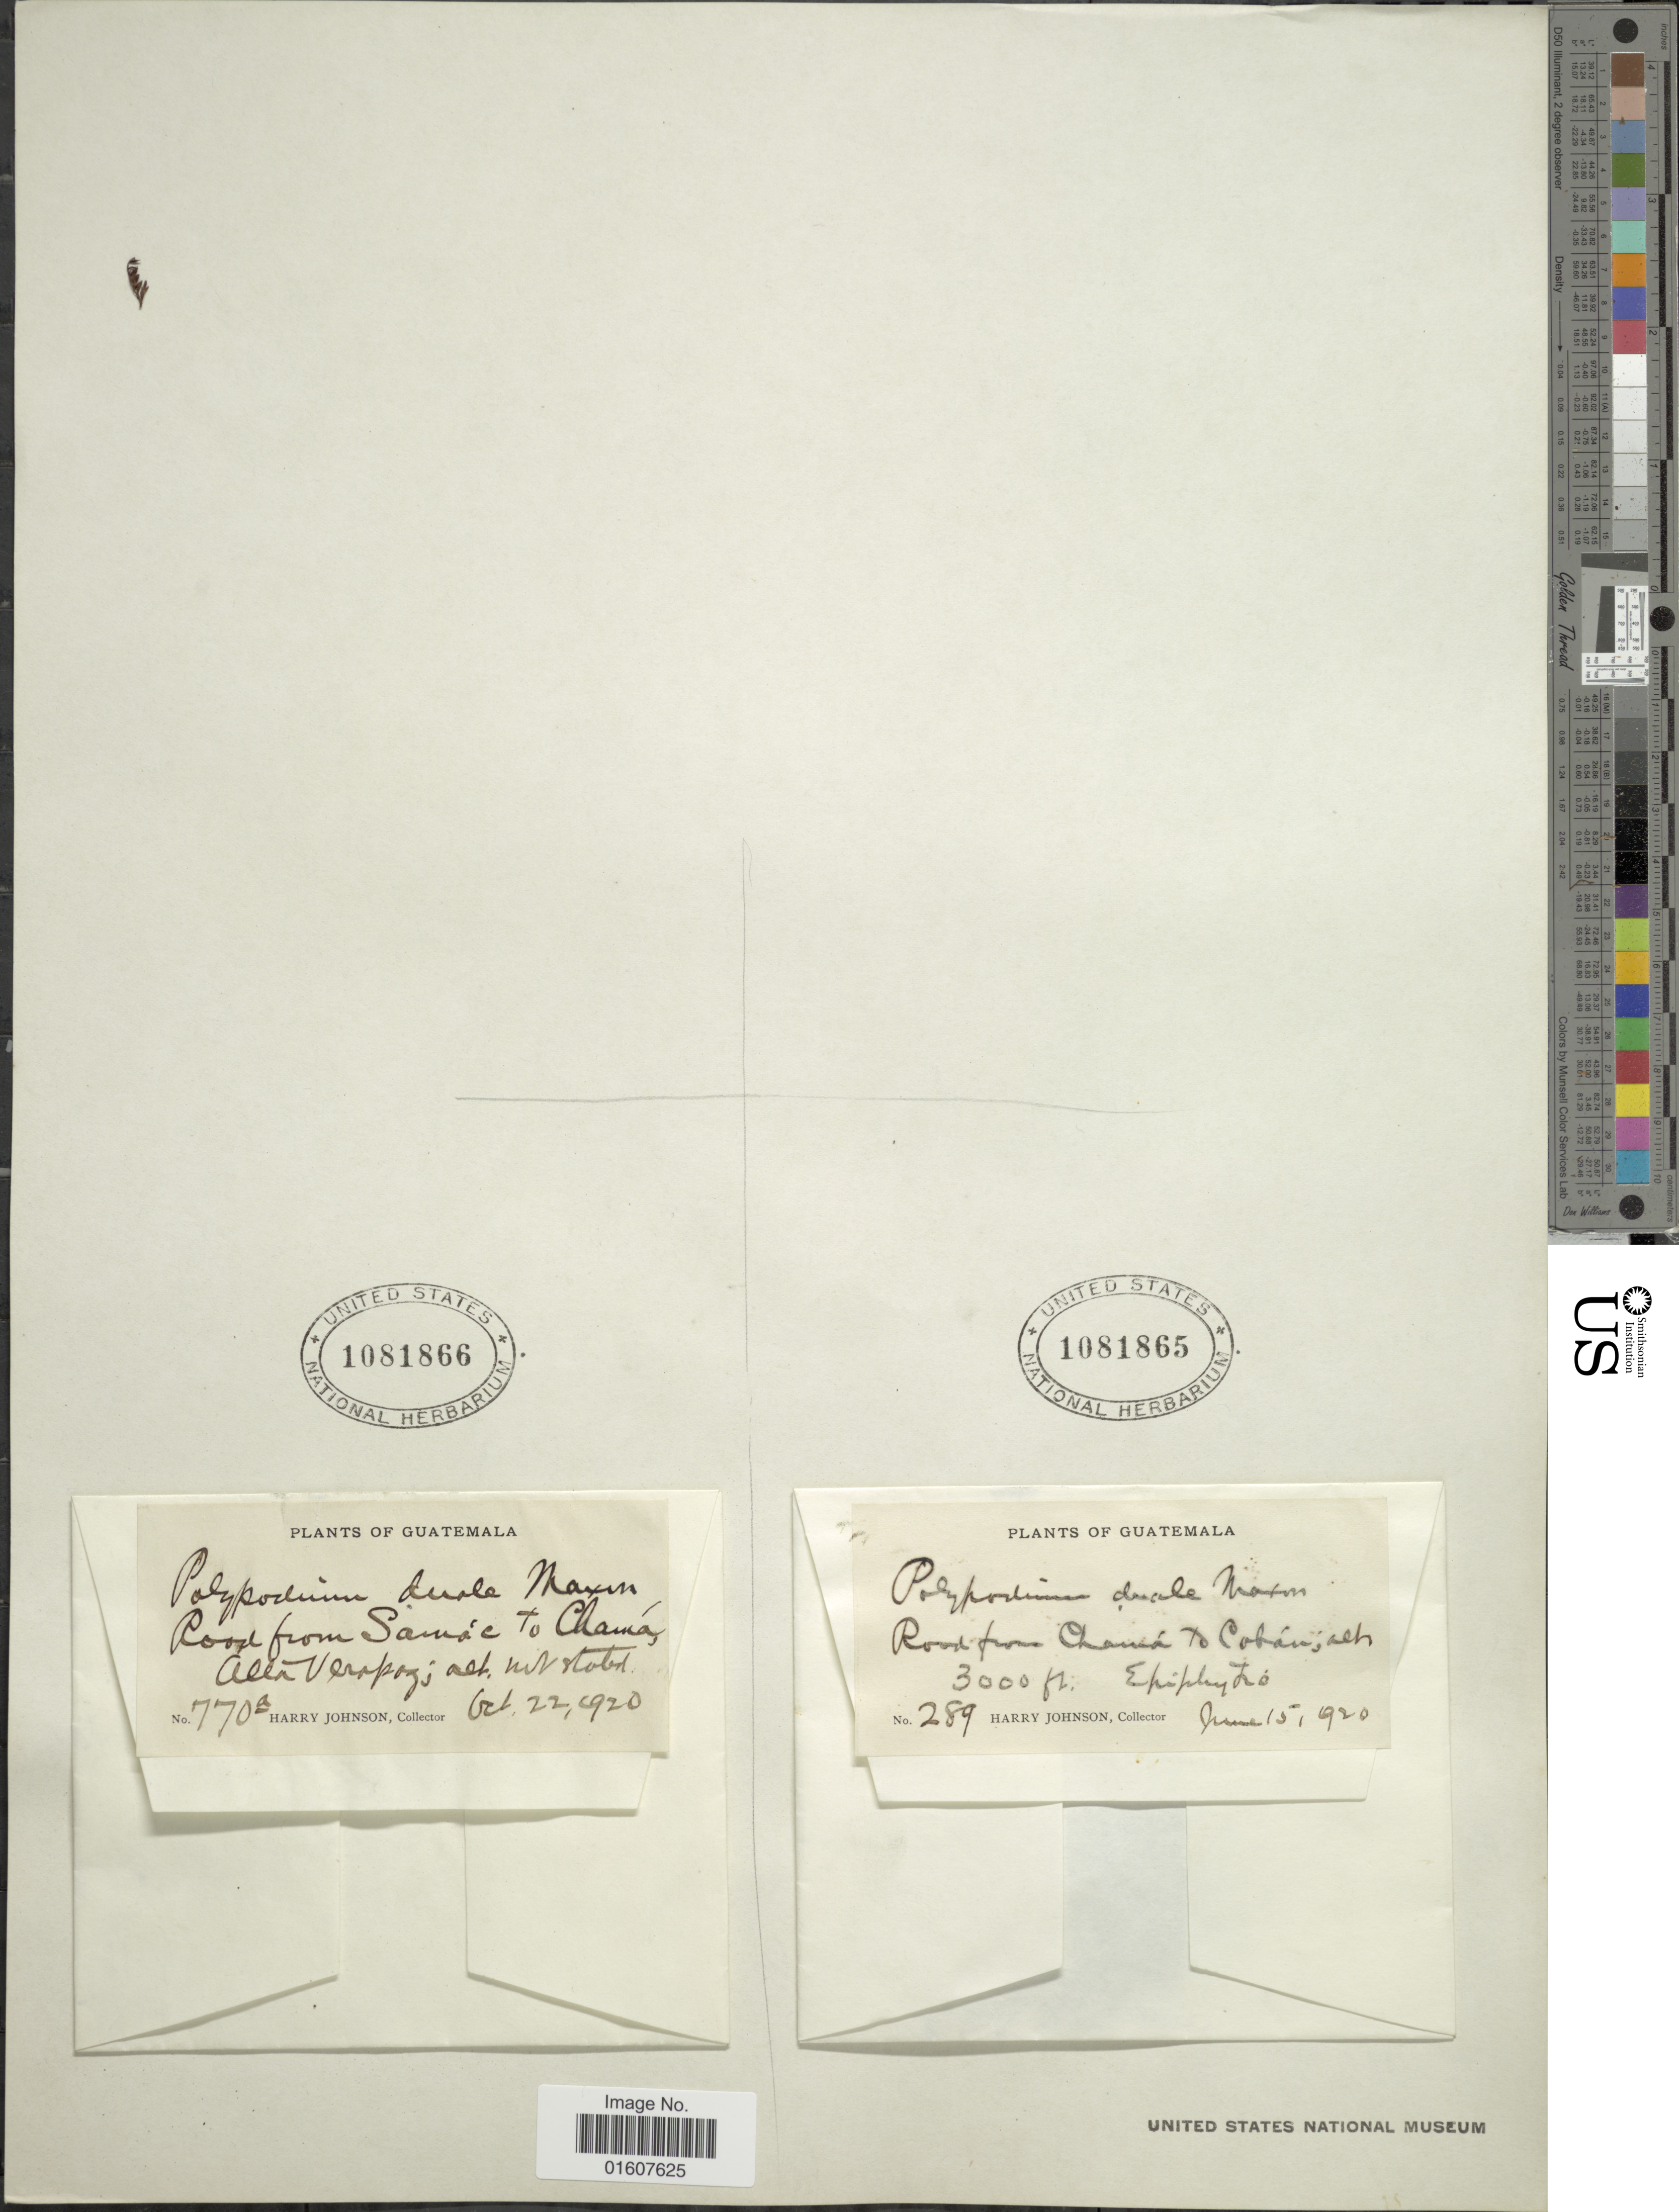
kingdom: Plantae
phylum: Tracheophyta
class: Polypodiopsida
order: Polypodiales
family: Polypodiaceae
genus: Cochlidium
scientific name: Cochlidium serrulatum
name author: (Sw.) L.E. Bishop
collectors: H. Johnson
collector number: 289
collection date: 1920-06-15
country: Guatemala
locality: Road from Chaucá to Cobán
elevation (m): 914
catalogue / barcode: US 1081865-2